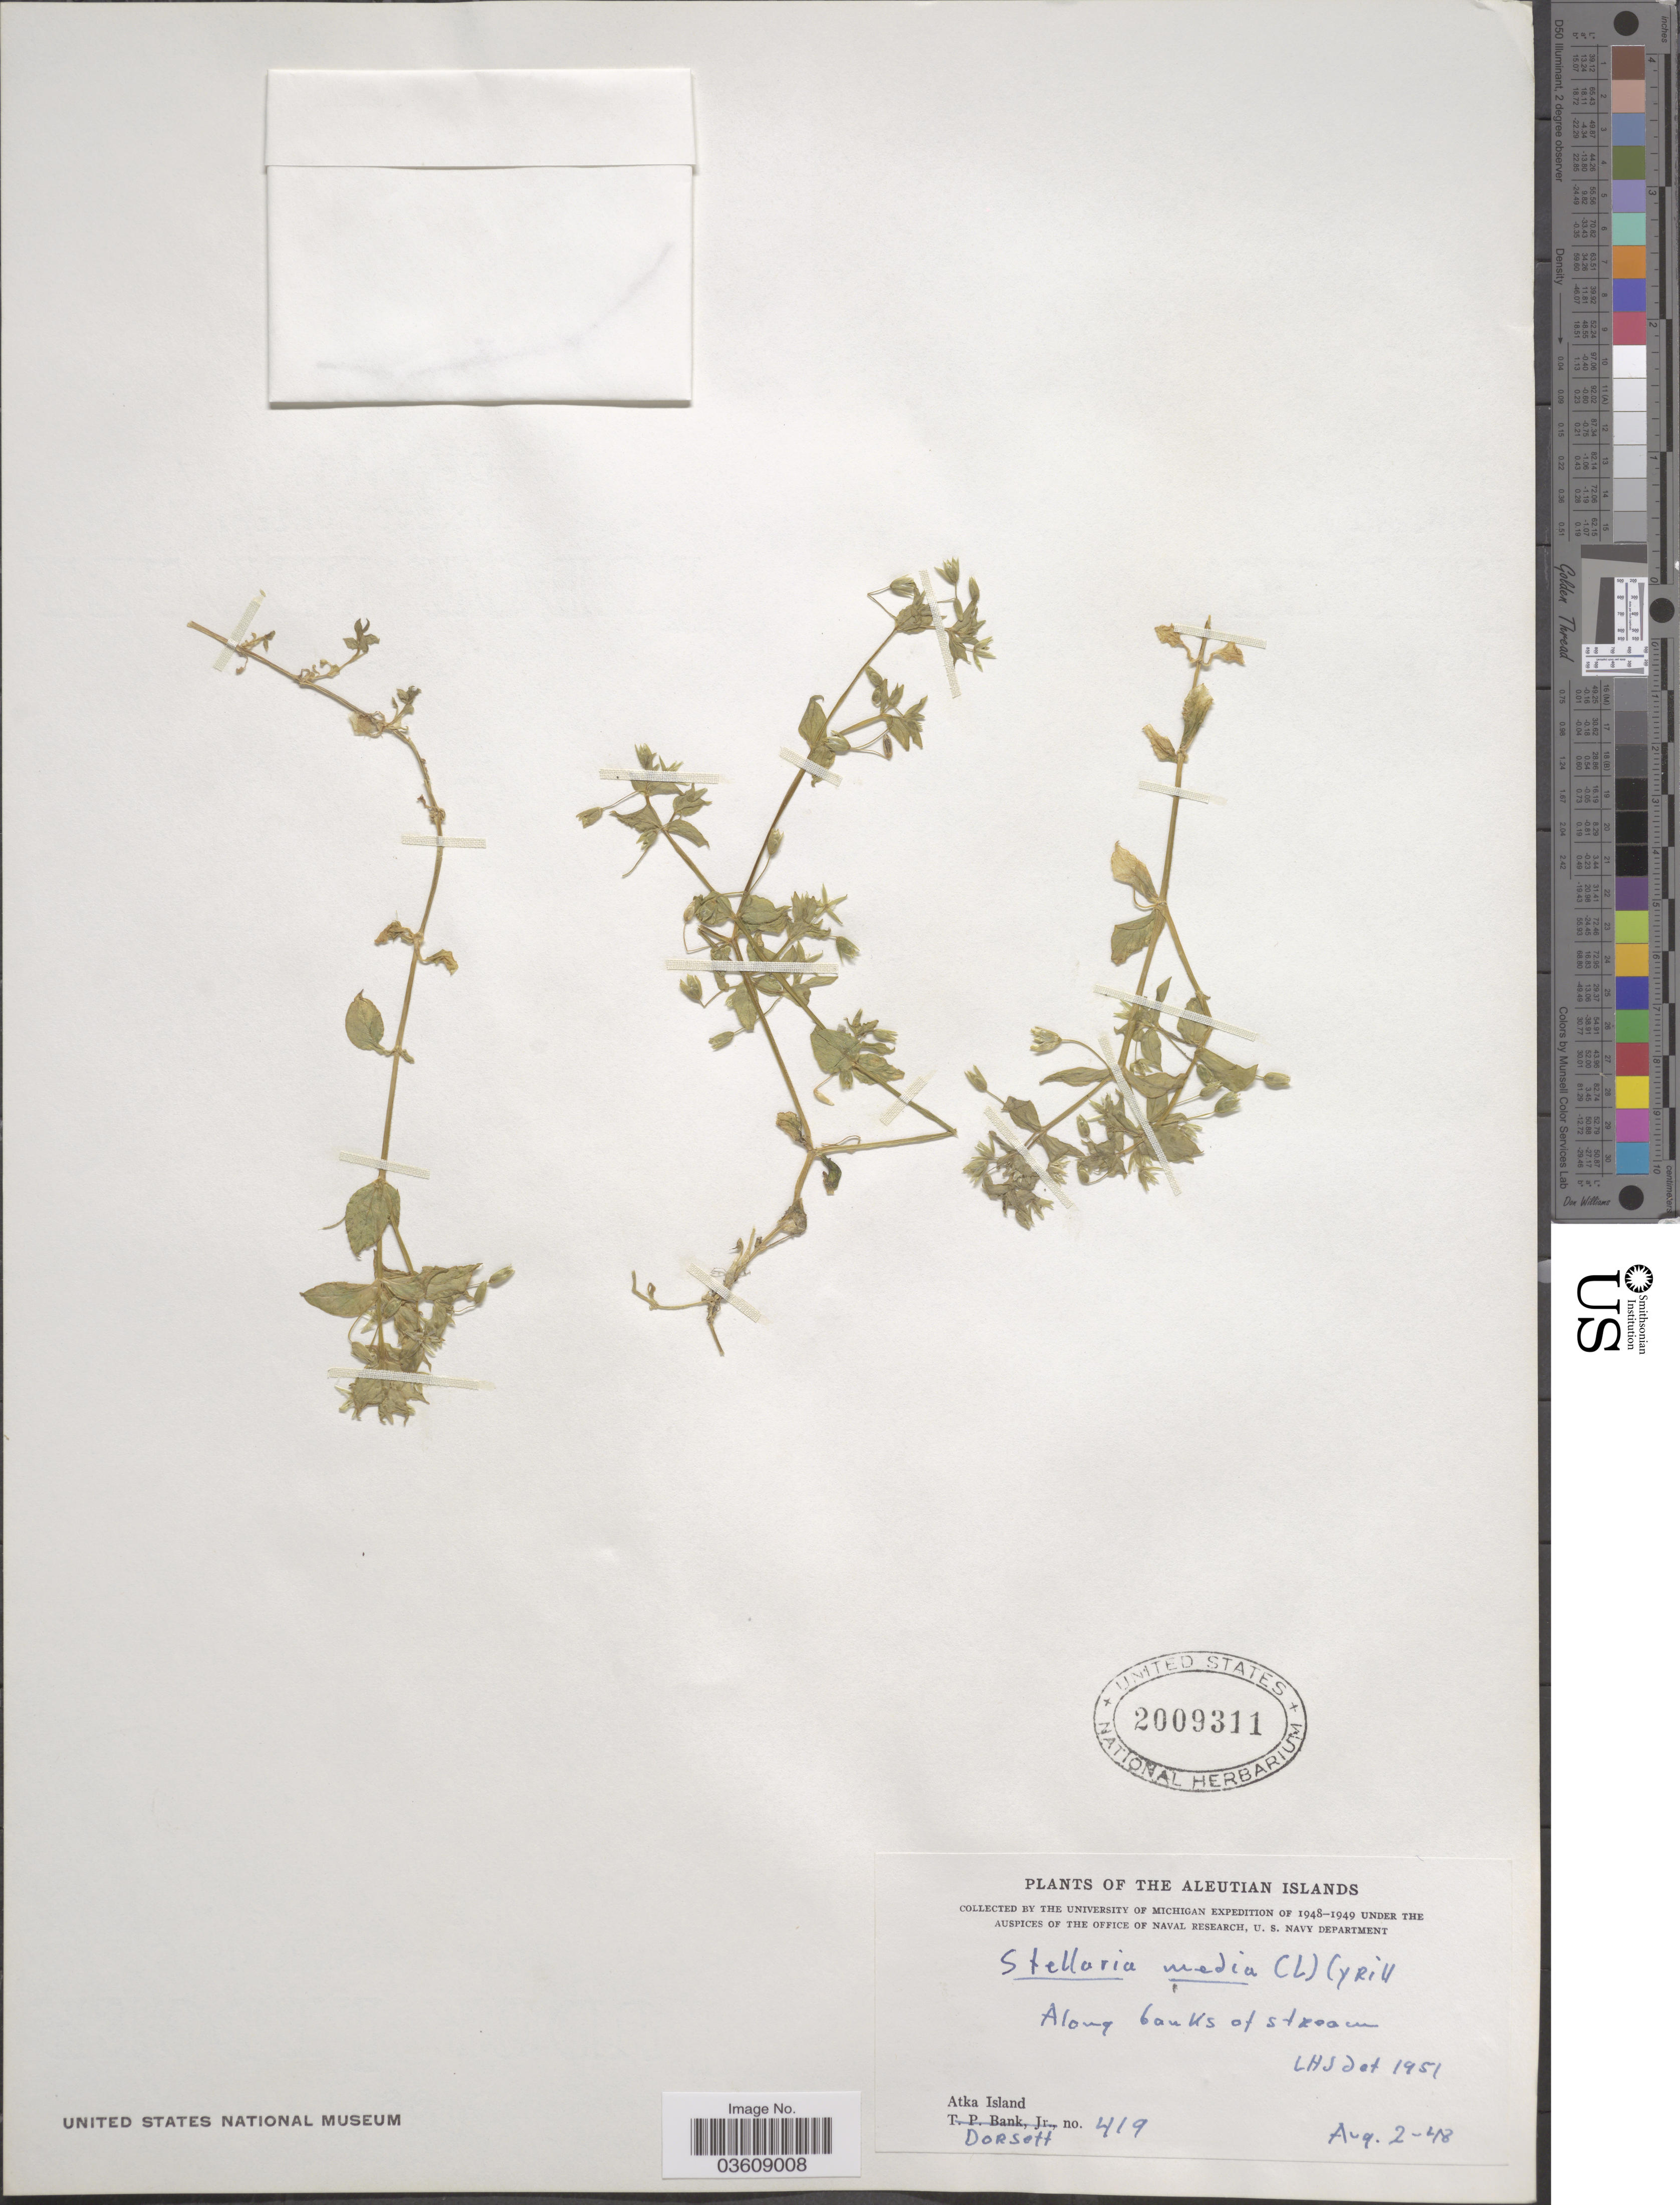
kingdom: Plantae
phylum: Tracheophyta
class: Magnoliopsida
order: Caryophyllales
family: Caryophyllaceae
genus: Stellaria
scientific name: Stellaria media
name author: (L.) Vill.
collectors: -- Dorsett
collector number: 419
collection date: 1948-08-02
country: United States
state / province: Alaska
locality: The Aleutian Islands. Along banks of stream. Atka Island.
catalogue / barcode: US 2009311